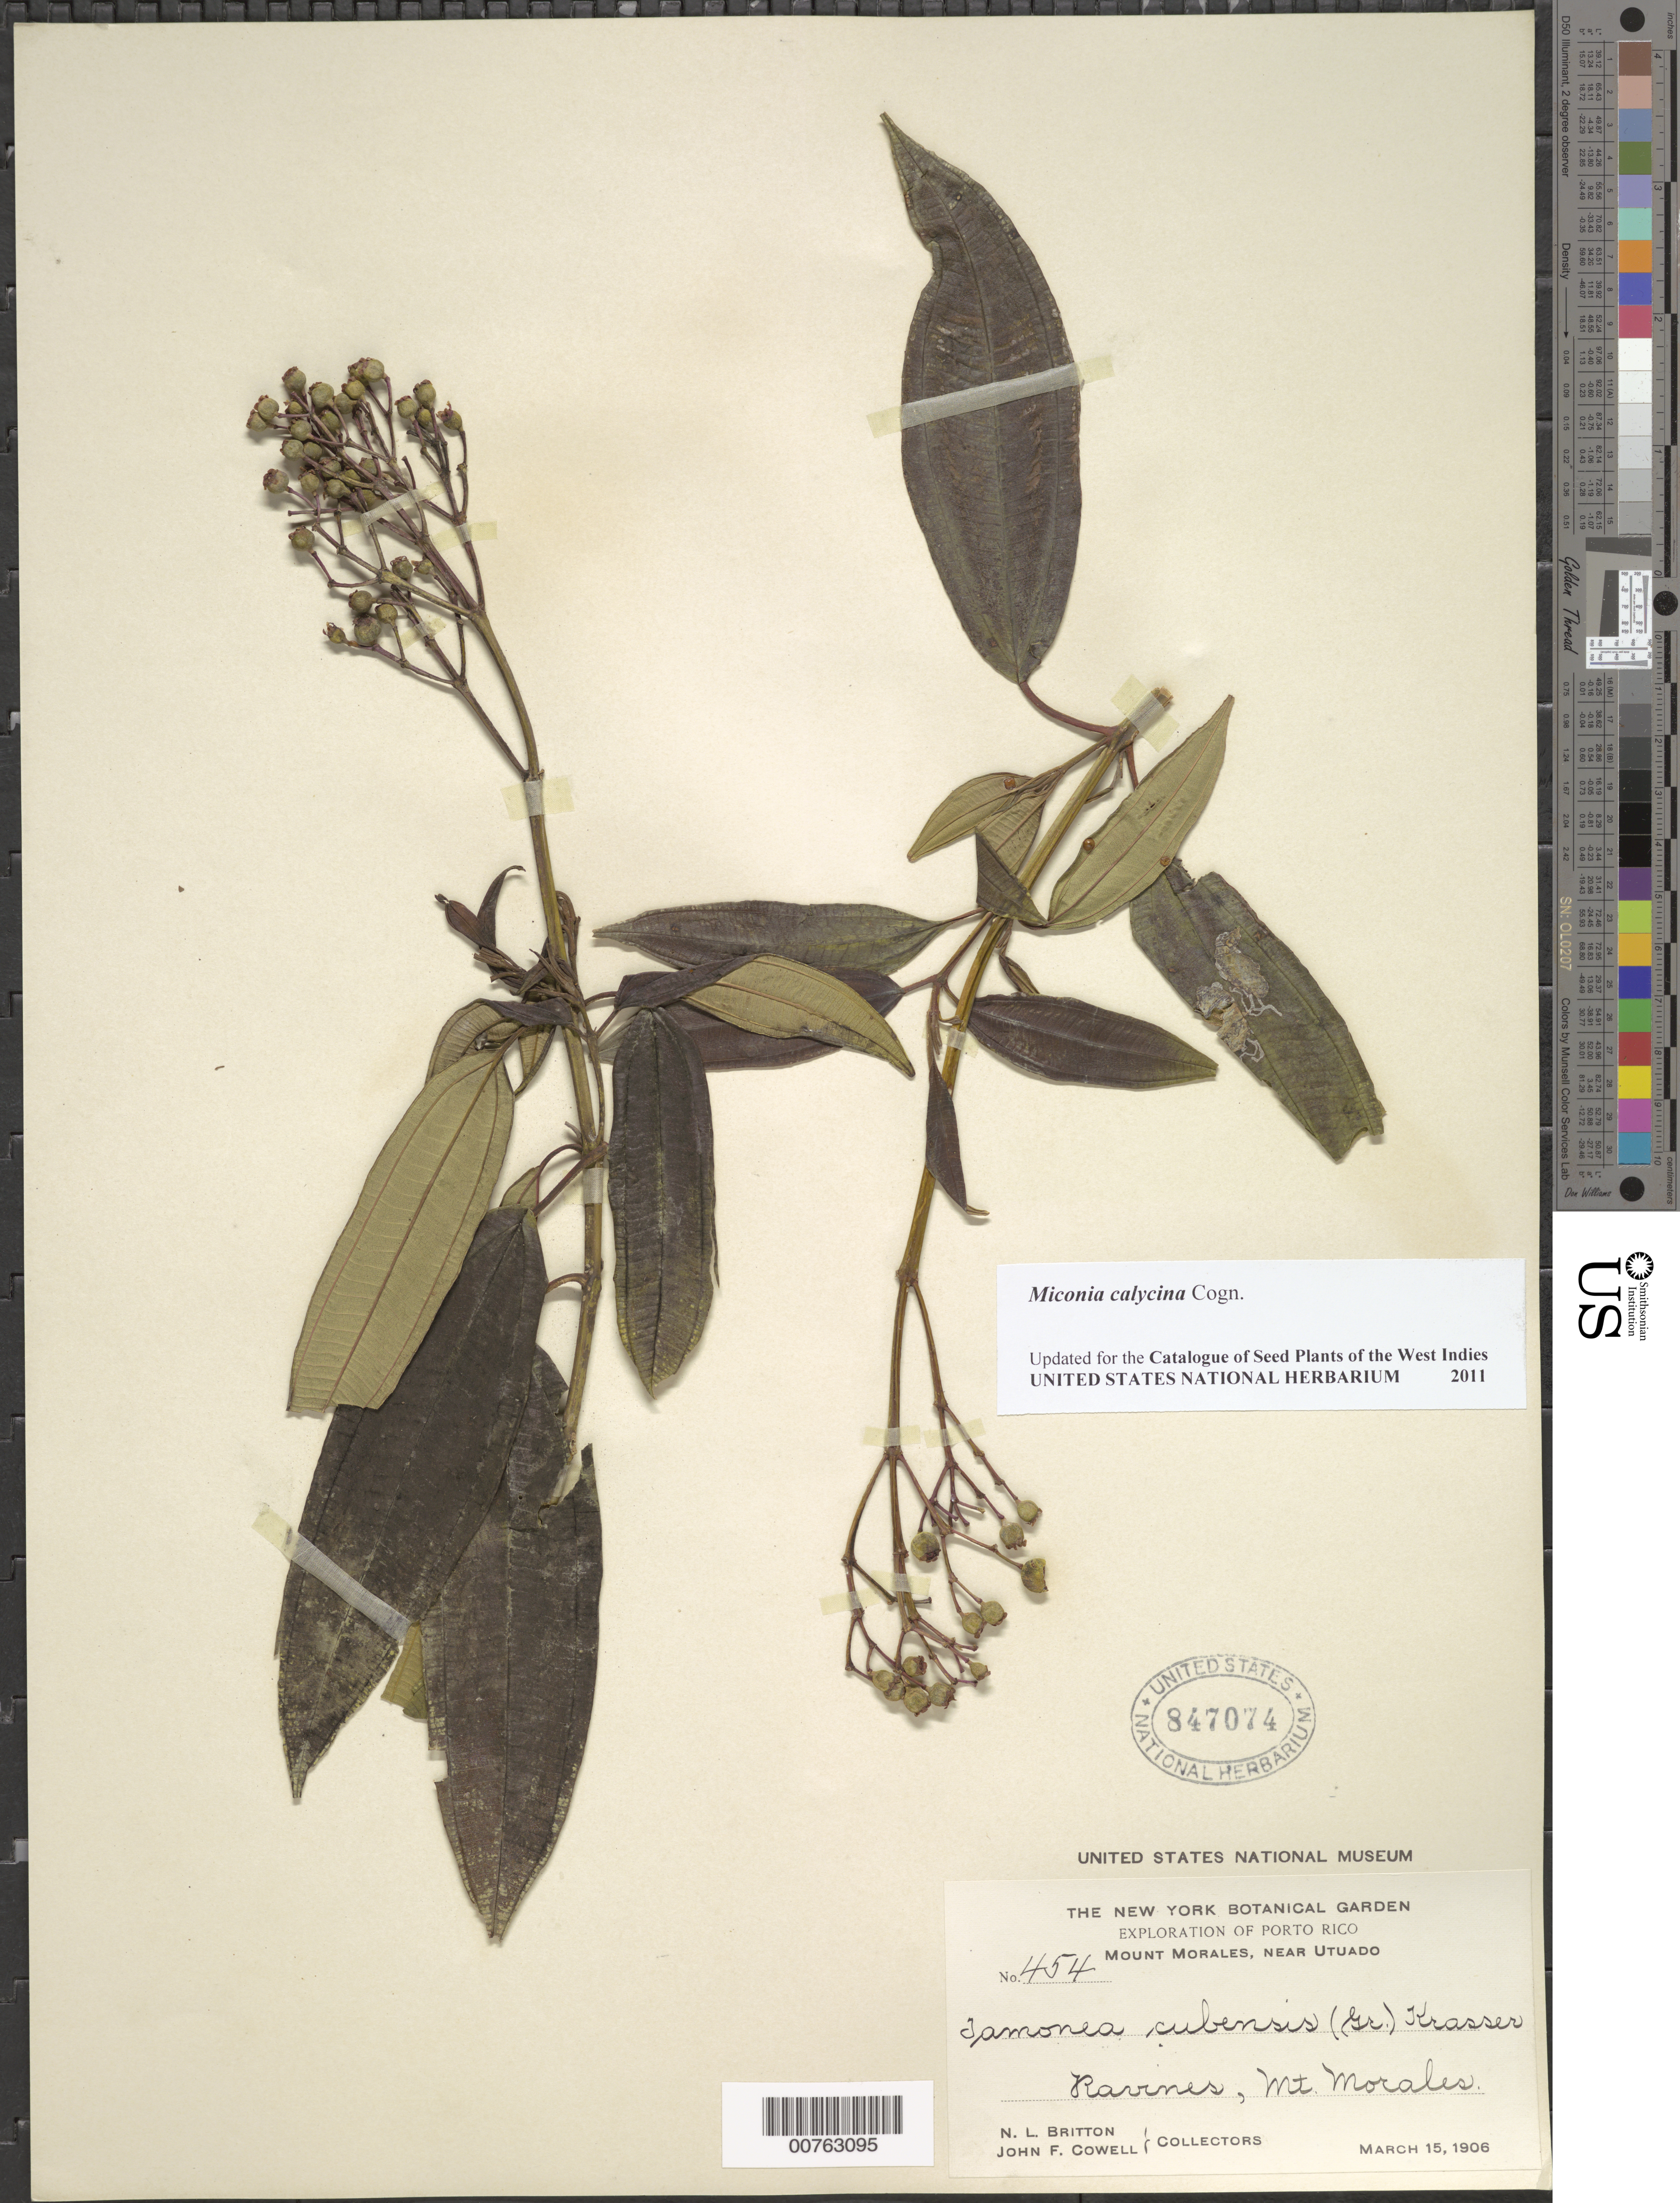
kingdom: Plantae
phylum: Tracheophyta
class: Magnoliopsida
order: Myrtales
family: Melastomataceae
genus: Miconia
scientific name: Miconia cubensis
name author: (C. Wright ex Griseb.) C. Wright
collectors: N. Britton & J. F. Cowell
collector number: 454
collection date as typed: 15 Mar 1906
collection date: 1906-03-15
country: Puerto Rico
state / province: Utuado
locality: Mount Morales, near Utuado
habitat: Ravines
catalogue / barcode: US 847074